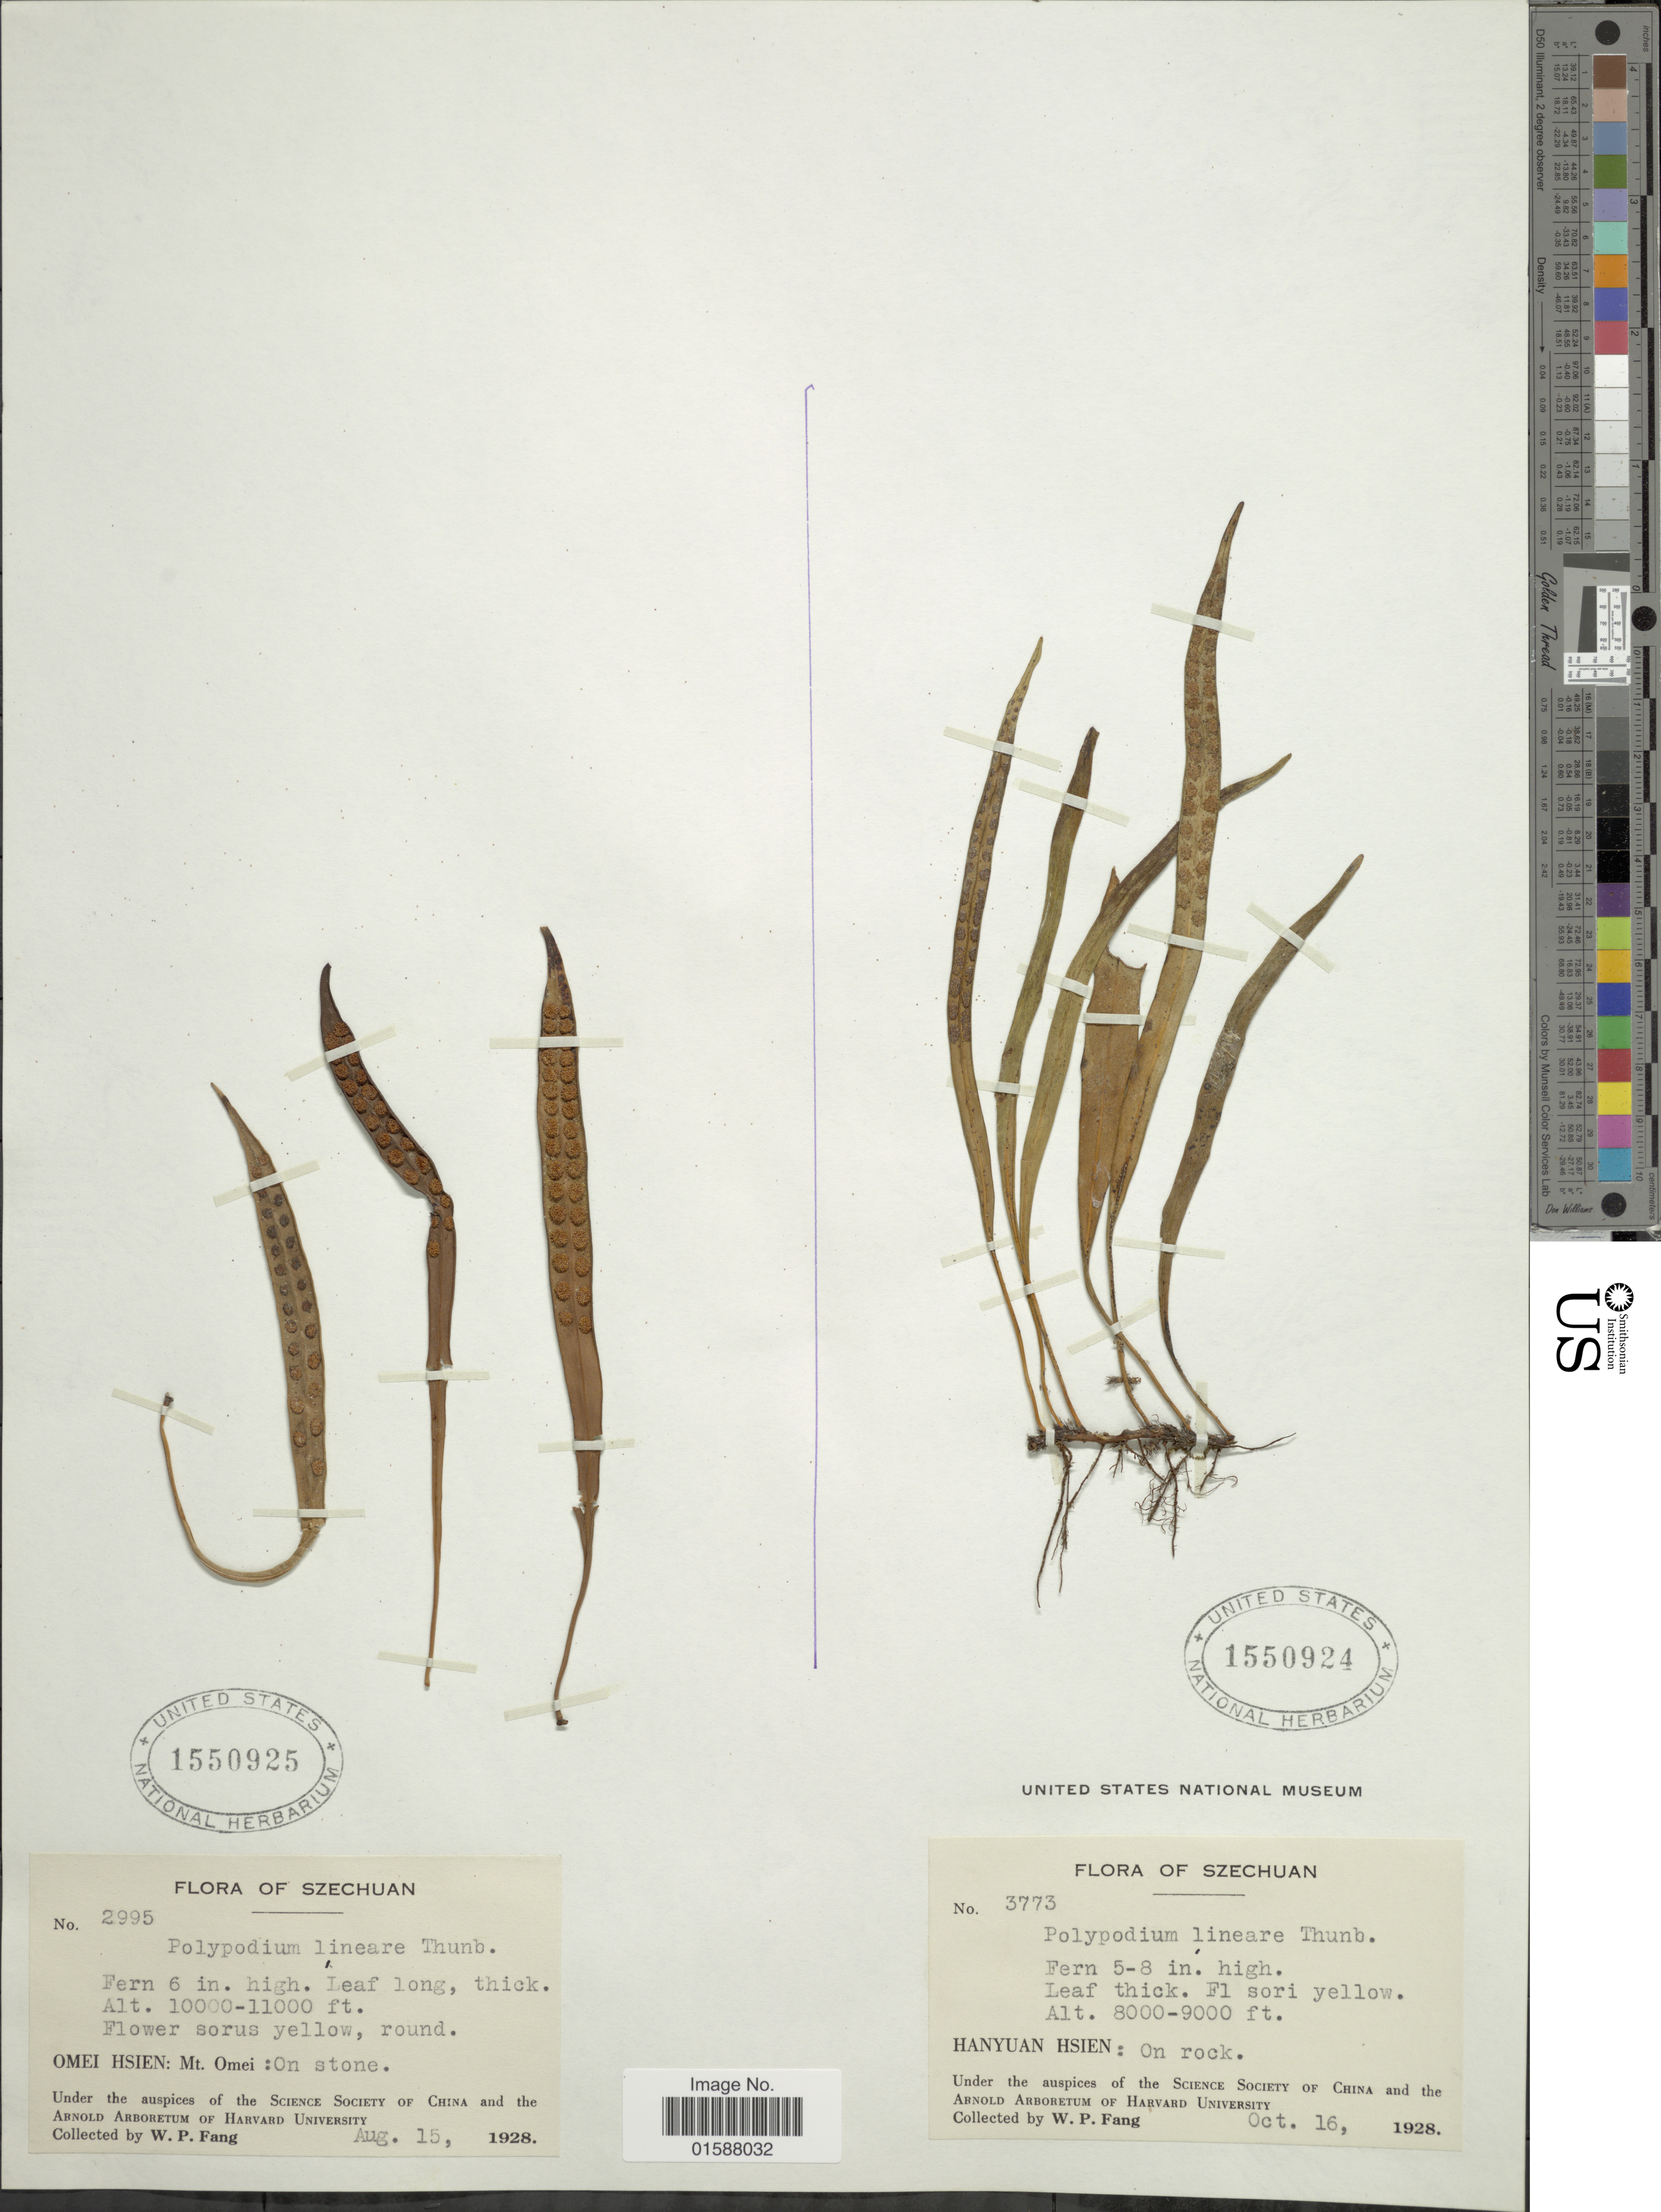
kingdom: Plantae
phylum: Tracheophyta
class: Polypodiopsida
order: Polypodiales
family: Polypodiaceae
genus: Lepisorus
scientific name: Lepisorus thunbergianus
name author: (Kaulf.) Ching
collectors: W. P. Fang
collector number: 3773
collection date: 1928-10-16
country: China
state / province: Sichuan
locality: Szechuan. Hanyuan Hsien: on rock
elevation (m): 2438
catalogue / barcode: US 1550924